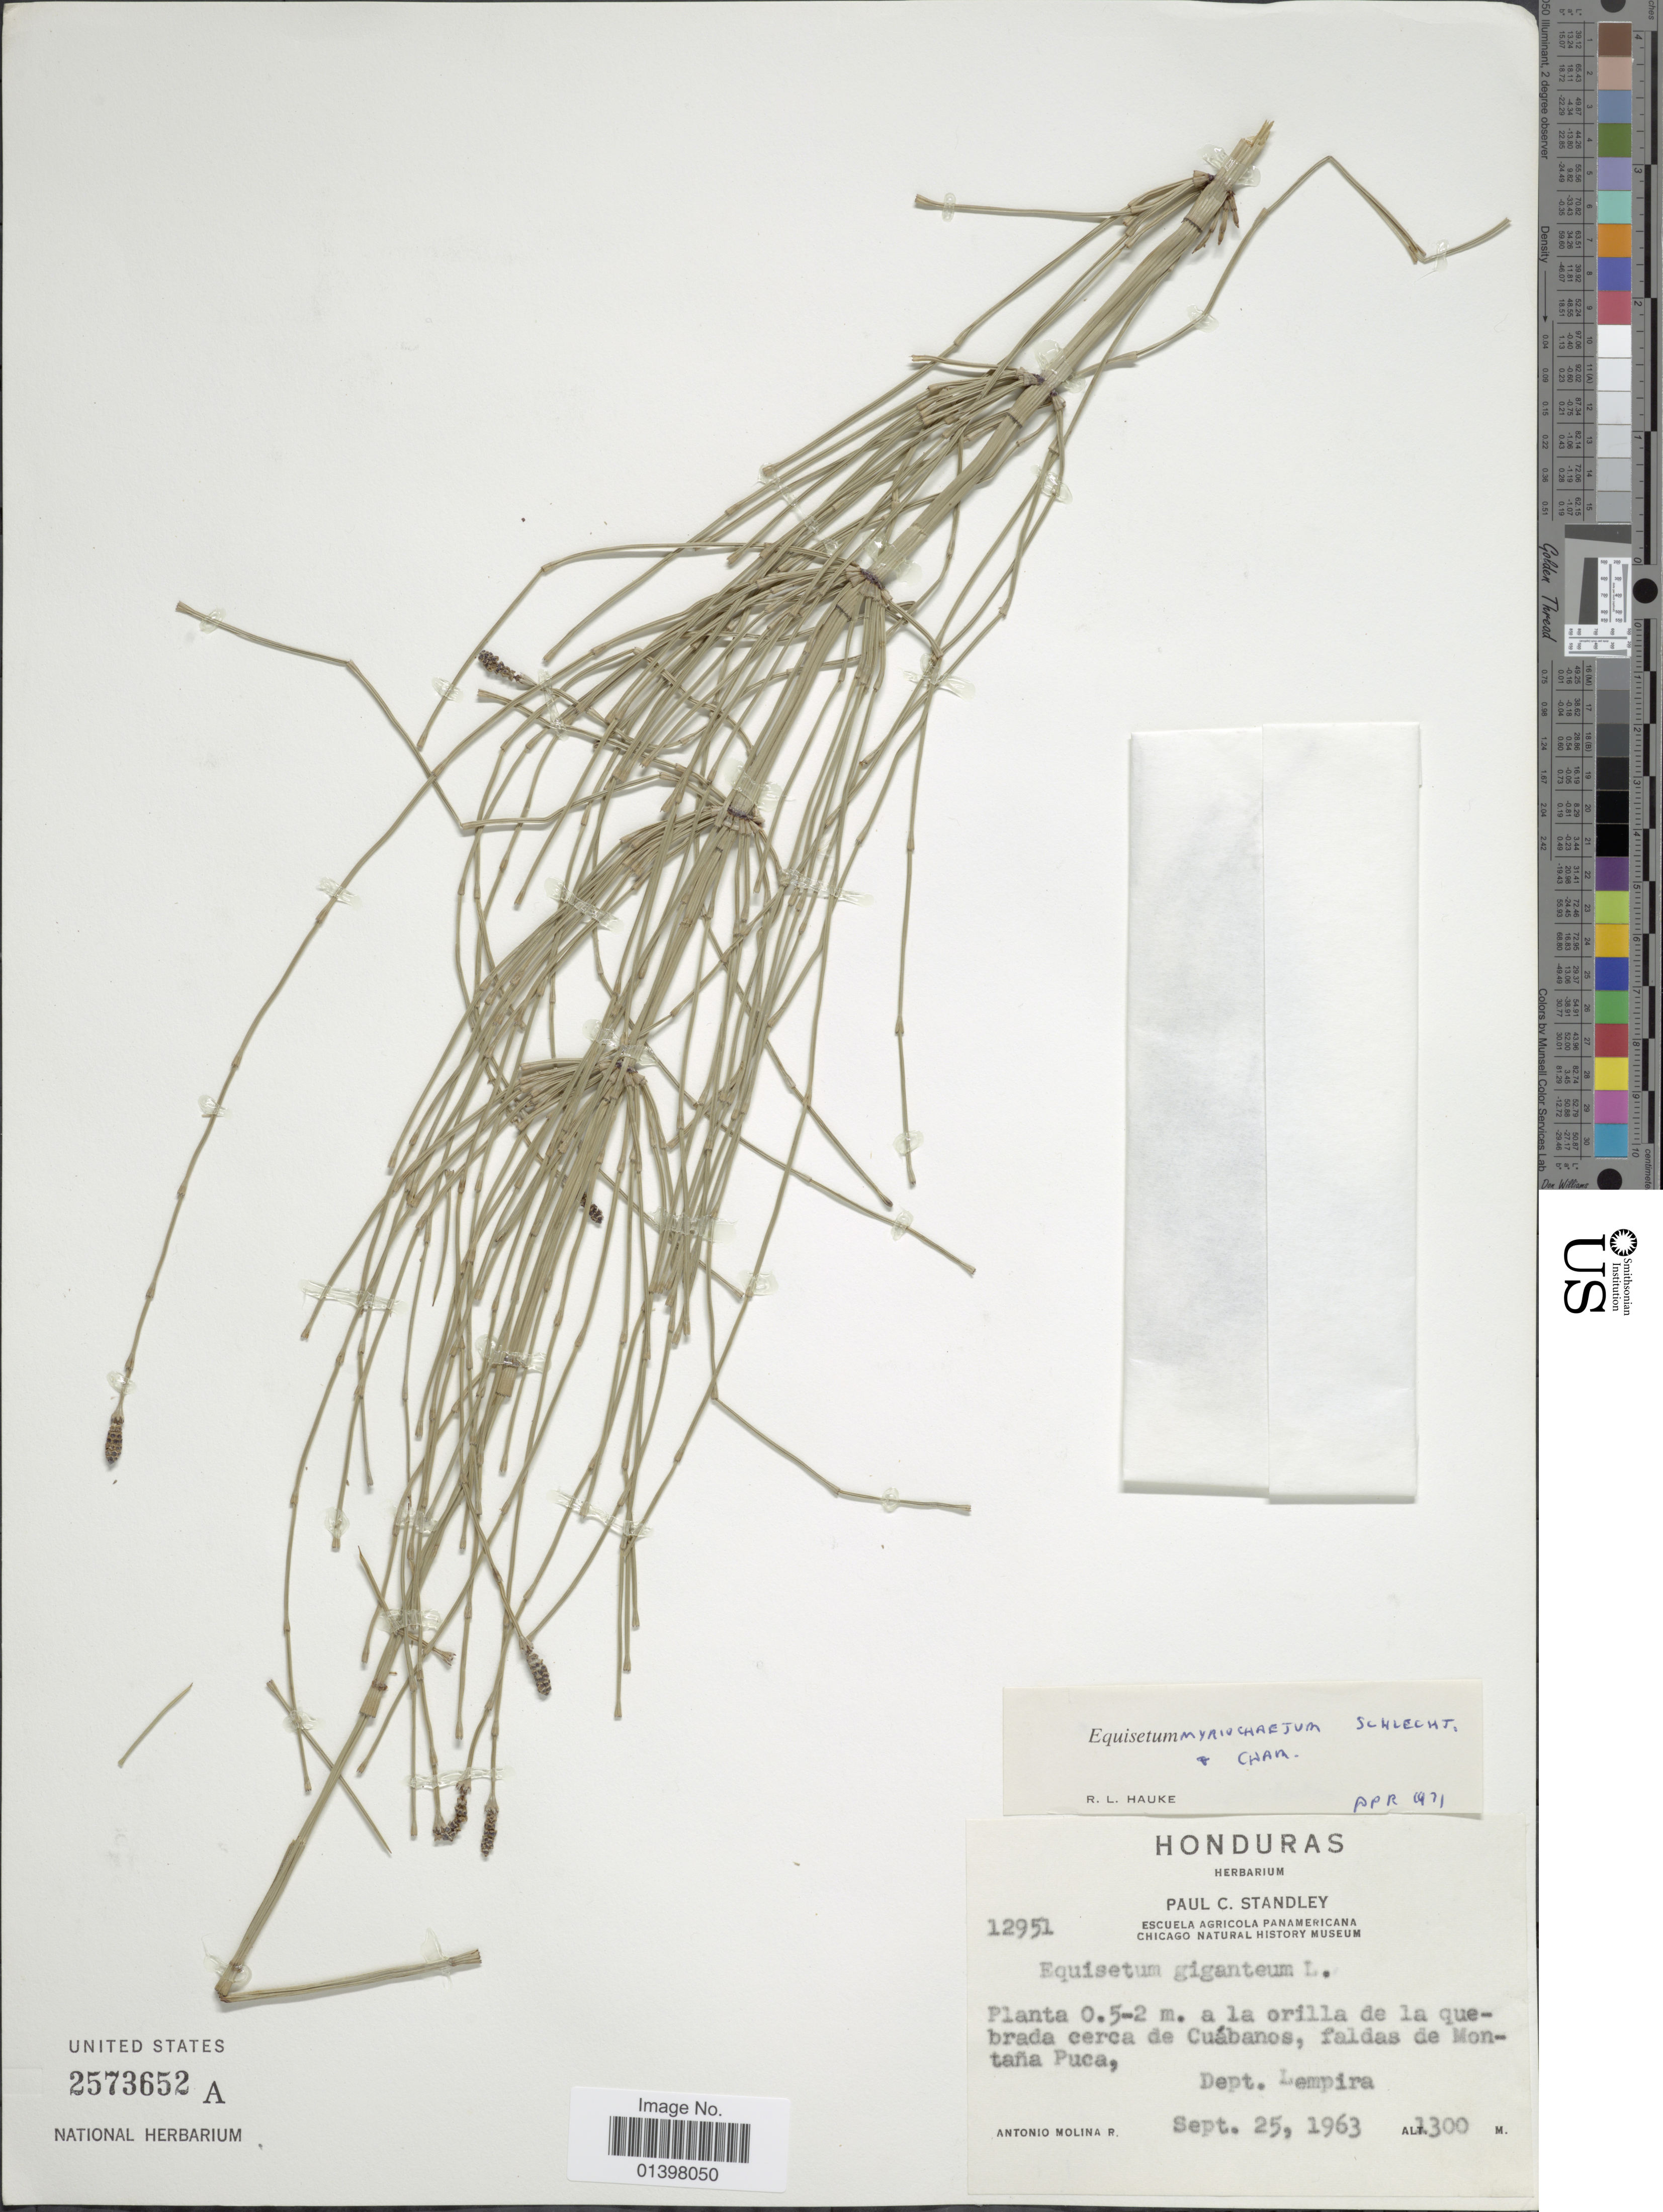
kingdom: Plantae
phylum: Tracheophyta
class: Polypodiopsida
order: Equisetales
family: Equisetaceae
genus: Equisetum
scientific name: Equisetum myriochaetum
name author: Schltdl. & Cham.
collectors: A. Molina R.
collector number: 12951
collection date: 1963-09-25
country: Honduras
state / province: Lempira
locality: A la orilla de la quebrada cerca de Cuábanos; faldas de Montaña Puca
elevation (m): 1300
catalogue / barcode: US 2573652A